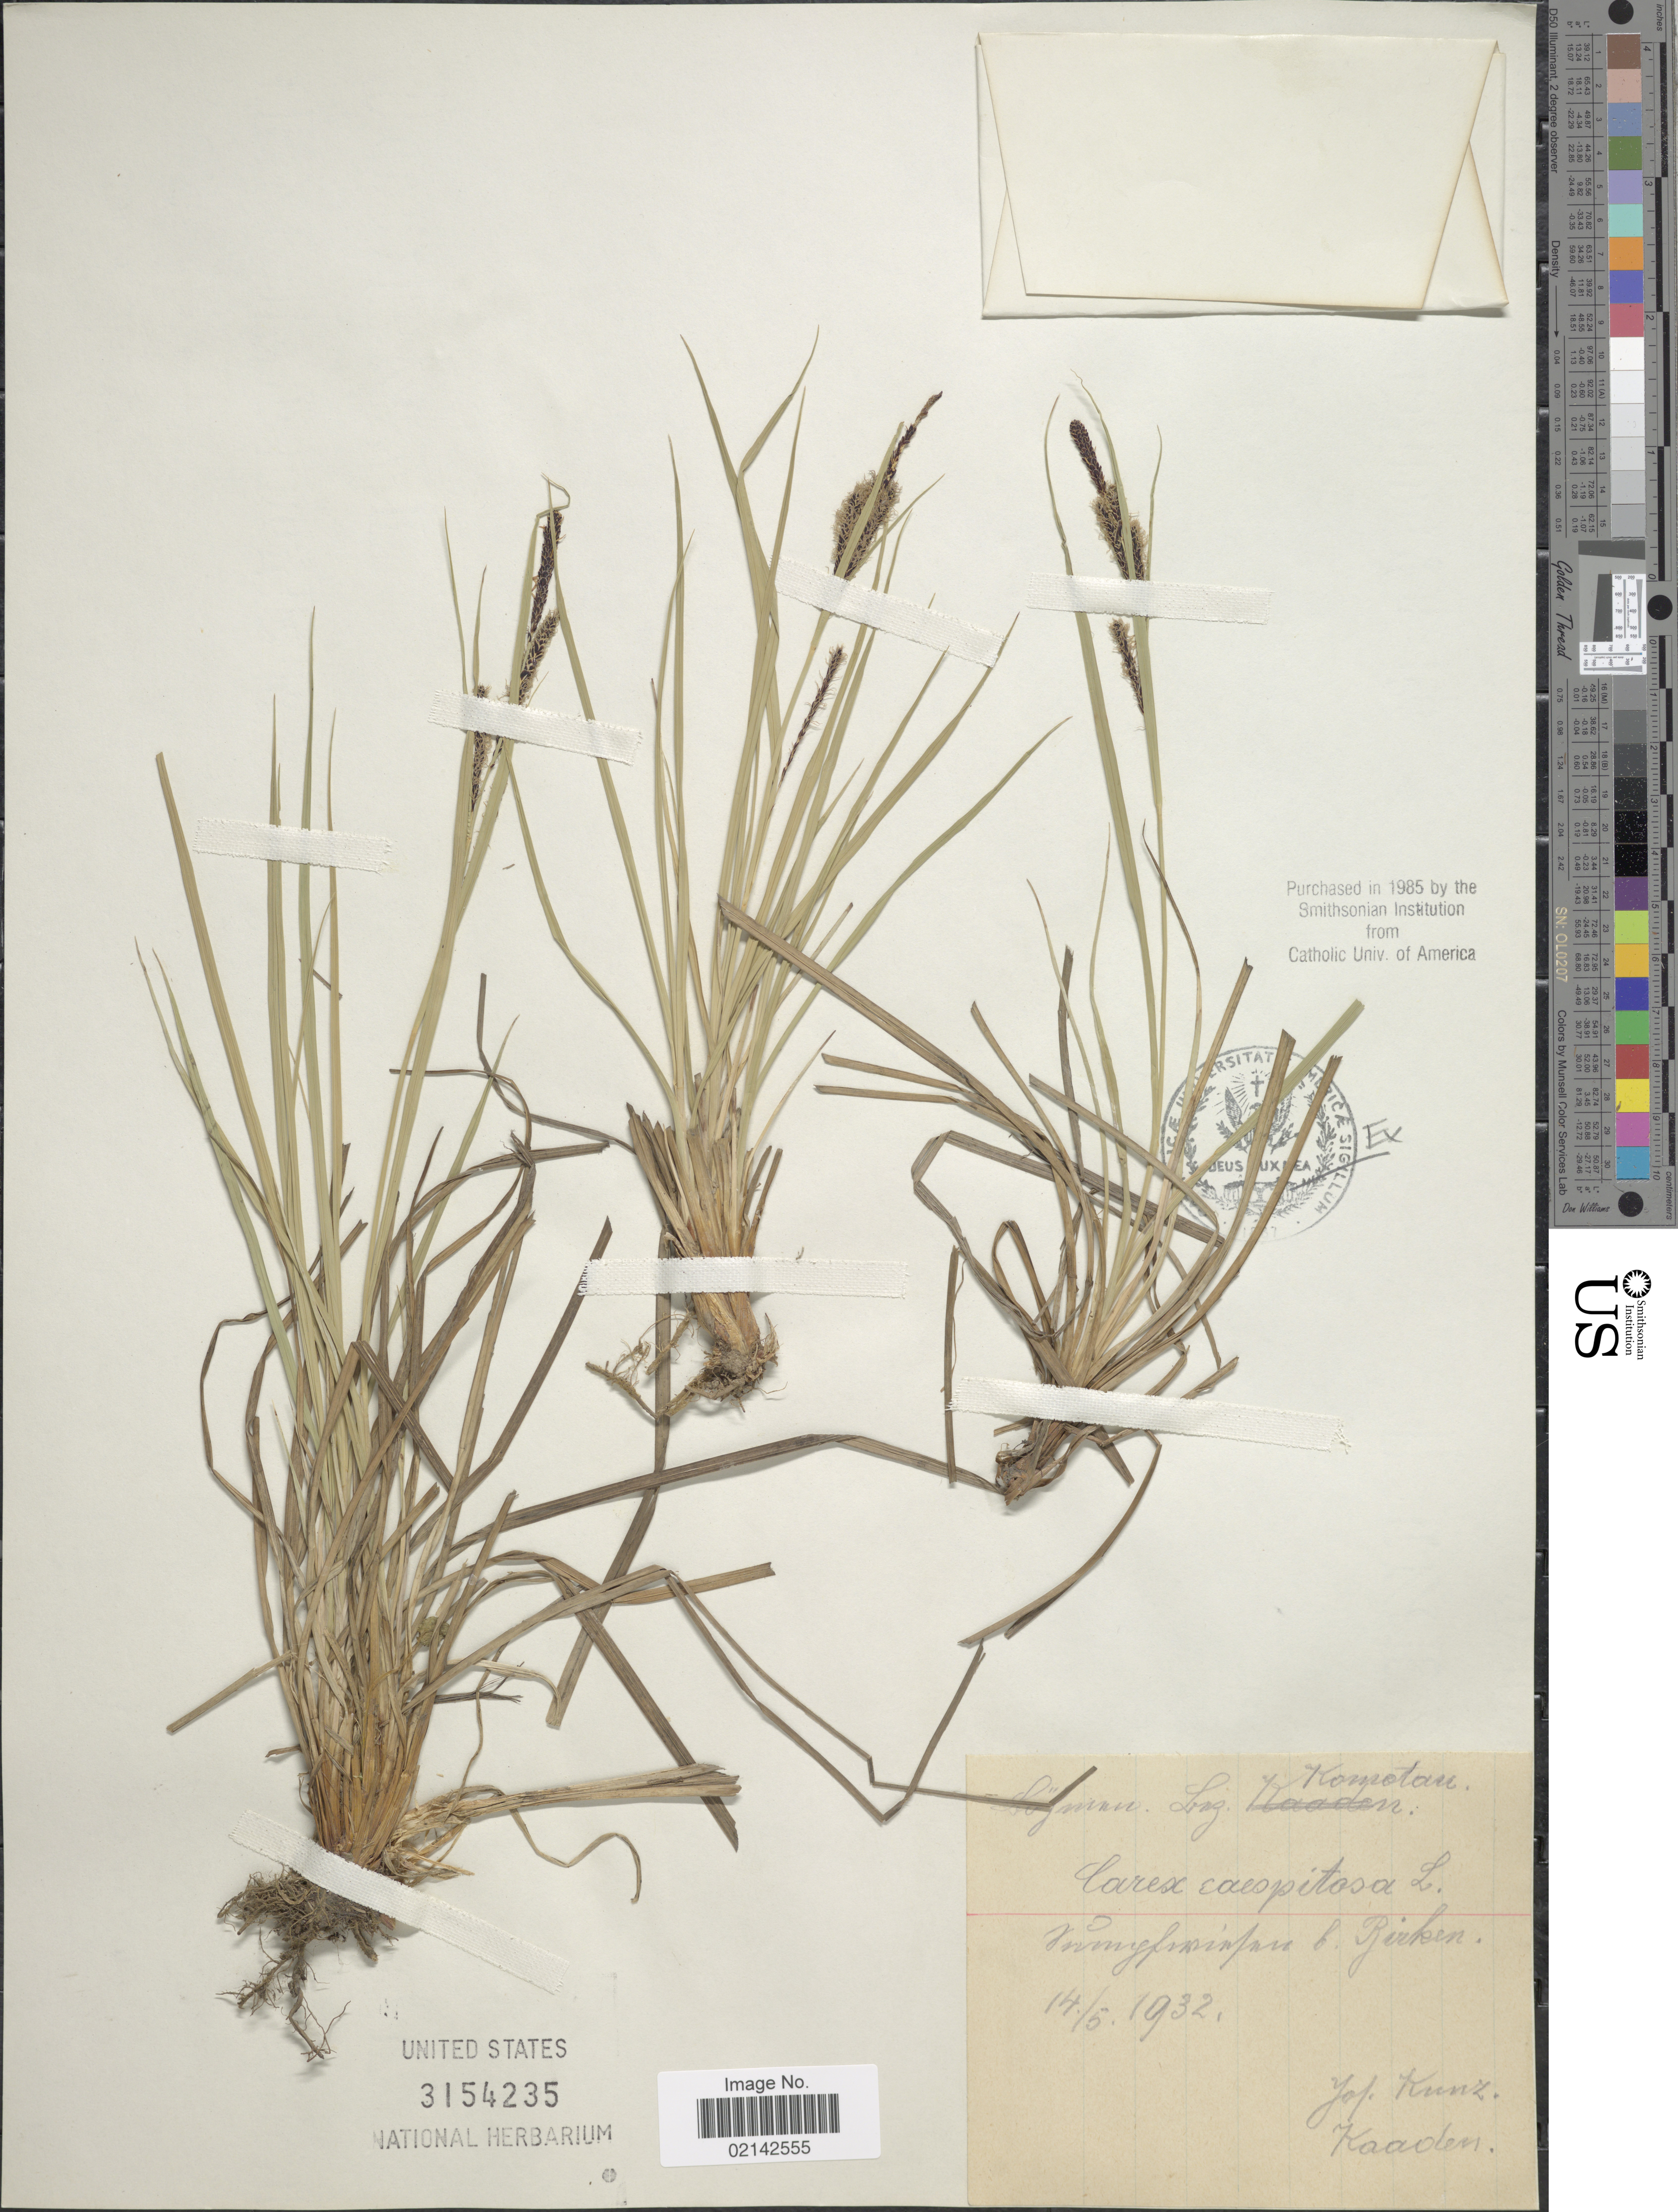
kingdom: Plantae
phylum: Tracheophyta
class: Liliopsida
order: Poales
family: Cyperaceae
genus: Carex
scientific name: Carex cespitosa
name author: L.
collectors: Kunz & Koaden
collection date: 1932-05-14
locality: Irvingfinifau b. Rerken [interpreted]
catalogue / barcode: US 3154235